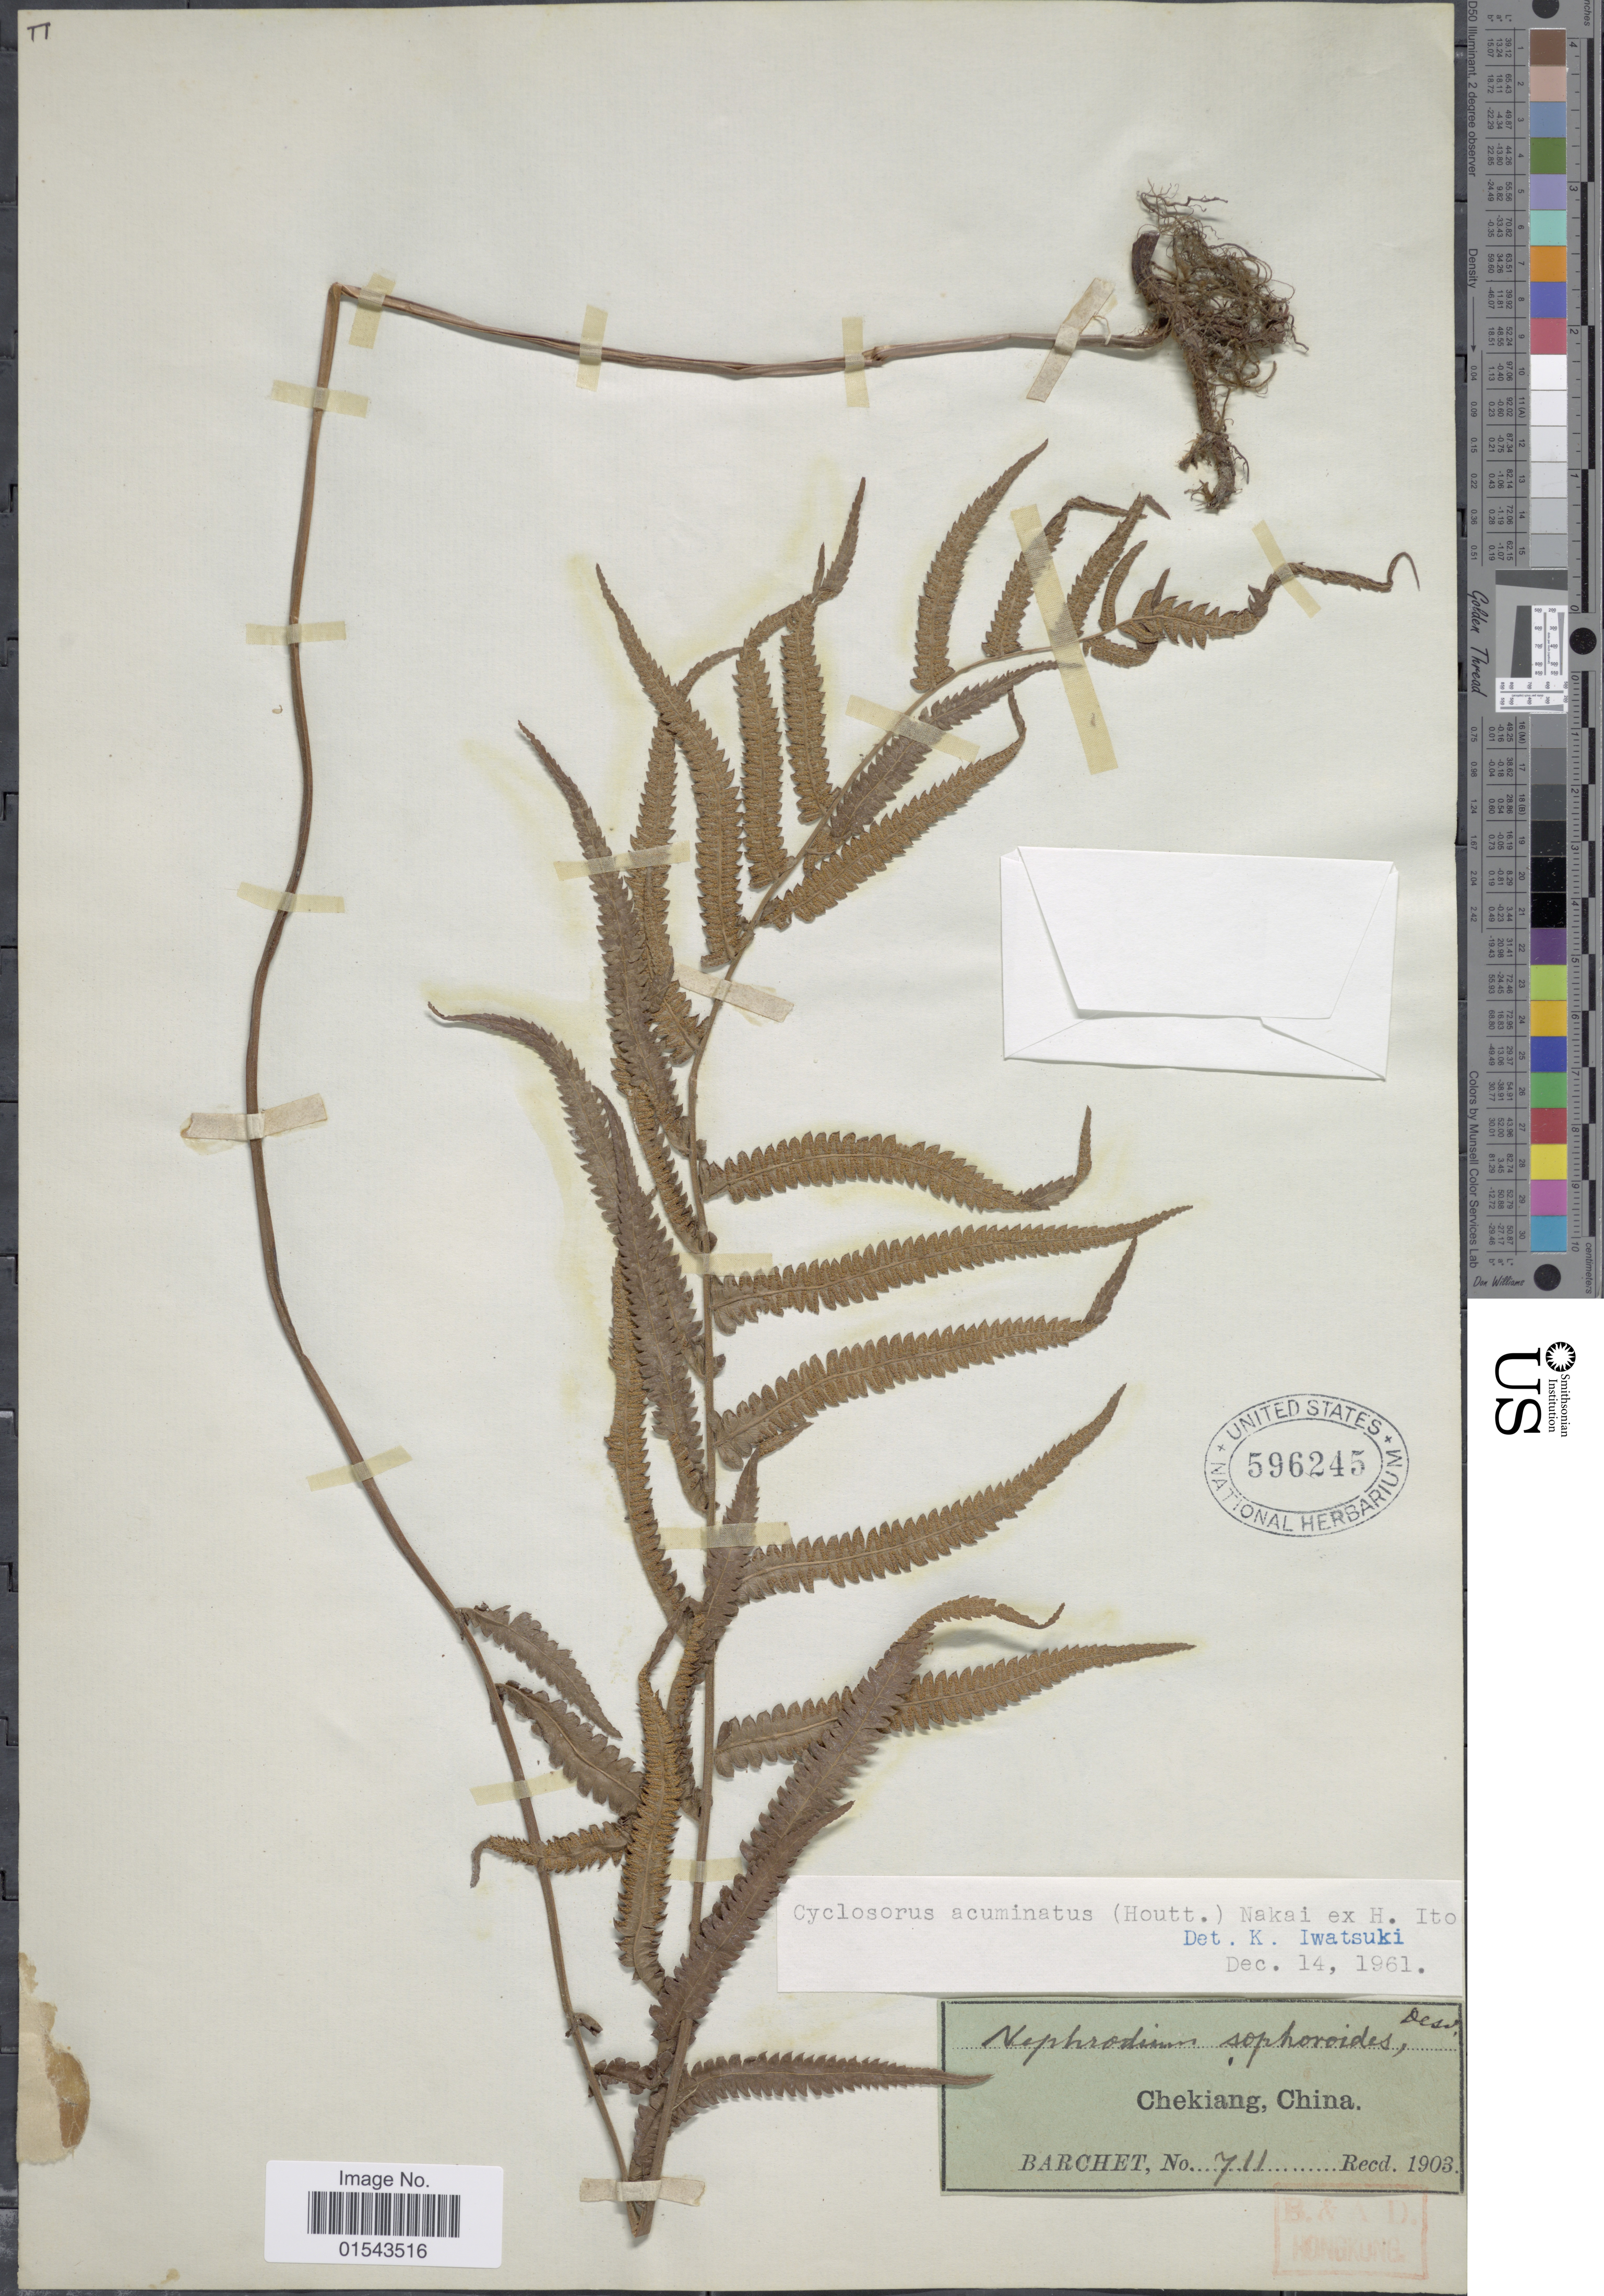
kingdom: Plantae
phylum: Tracheophyta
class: Polypodiopsida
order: Polypodiales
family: Thelypteridaceae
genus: Christella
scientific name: Christella acuminata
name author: (Houtt.) H. Lév.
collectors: Barchet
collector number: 711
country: China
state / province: Zhejiang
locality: Chekiang, China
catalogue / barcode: US 596245